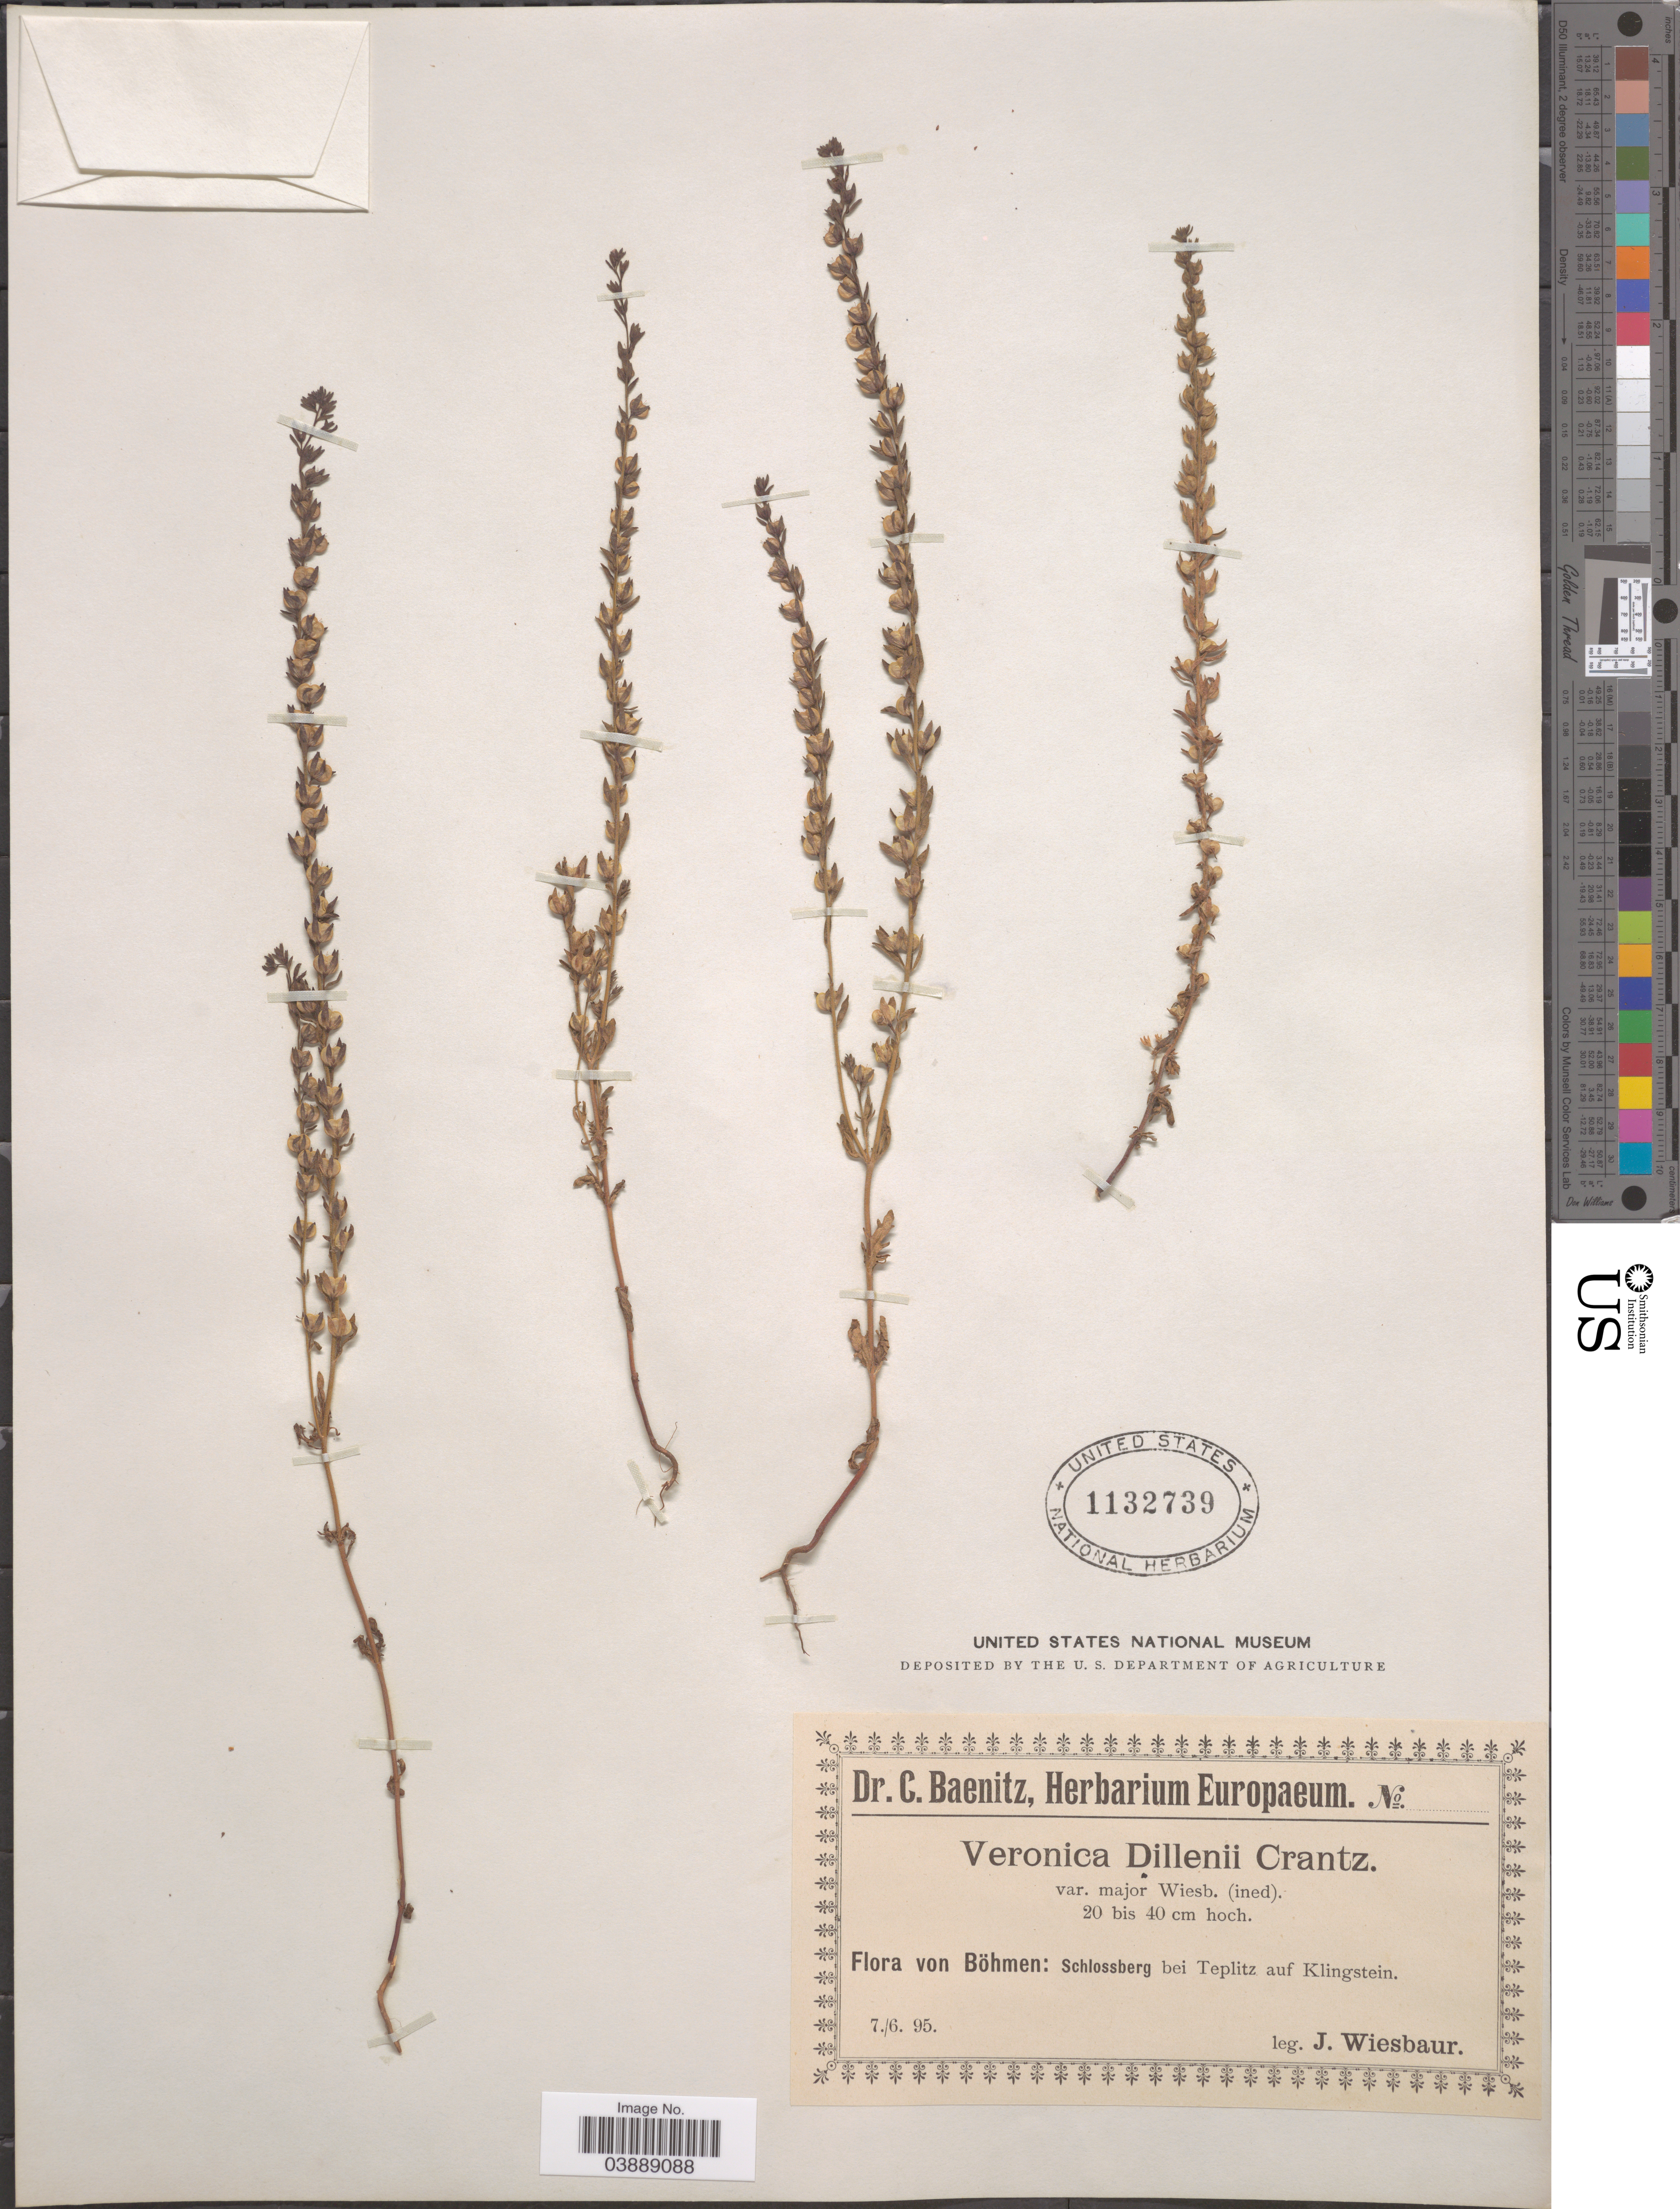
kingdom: Plantae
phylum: Tracheophyta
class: Magnoliopsida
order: Lamiales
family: Plantaginaceae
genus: Veronica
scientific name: Veronica dillenii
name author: Crantz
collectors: J. Wiesbaur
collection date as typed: Transcribed d/m/y: 7/6/95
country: Czechia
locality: Böhmen: Schlossberg bei Teplitz auf Klingstein.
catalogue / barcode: US 1132739